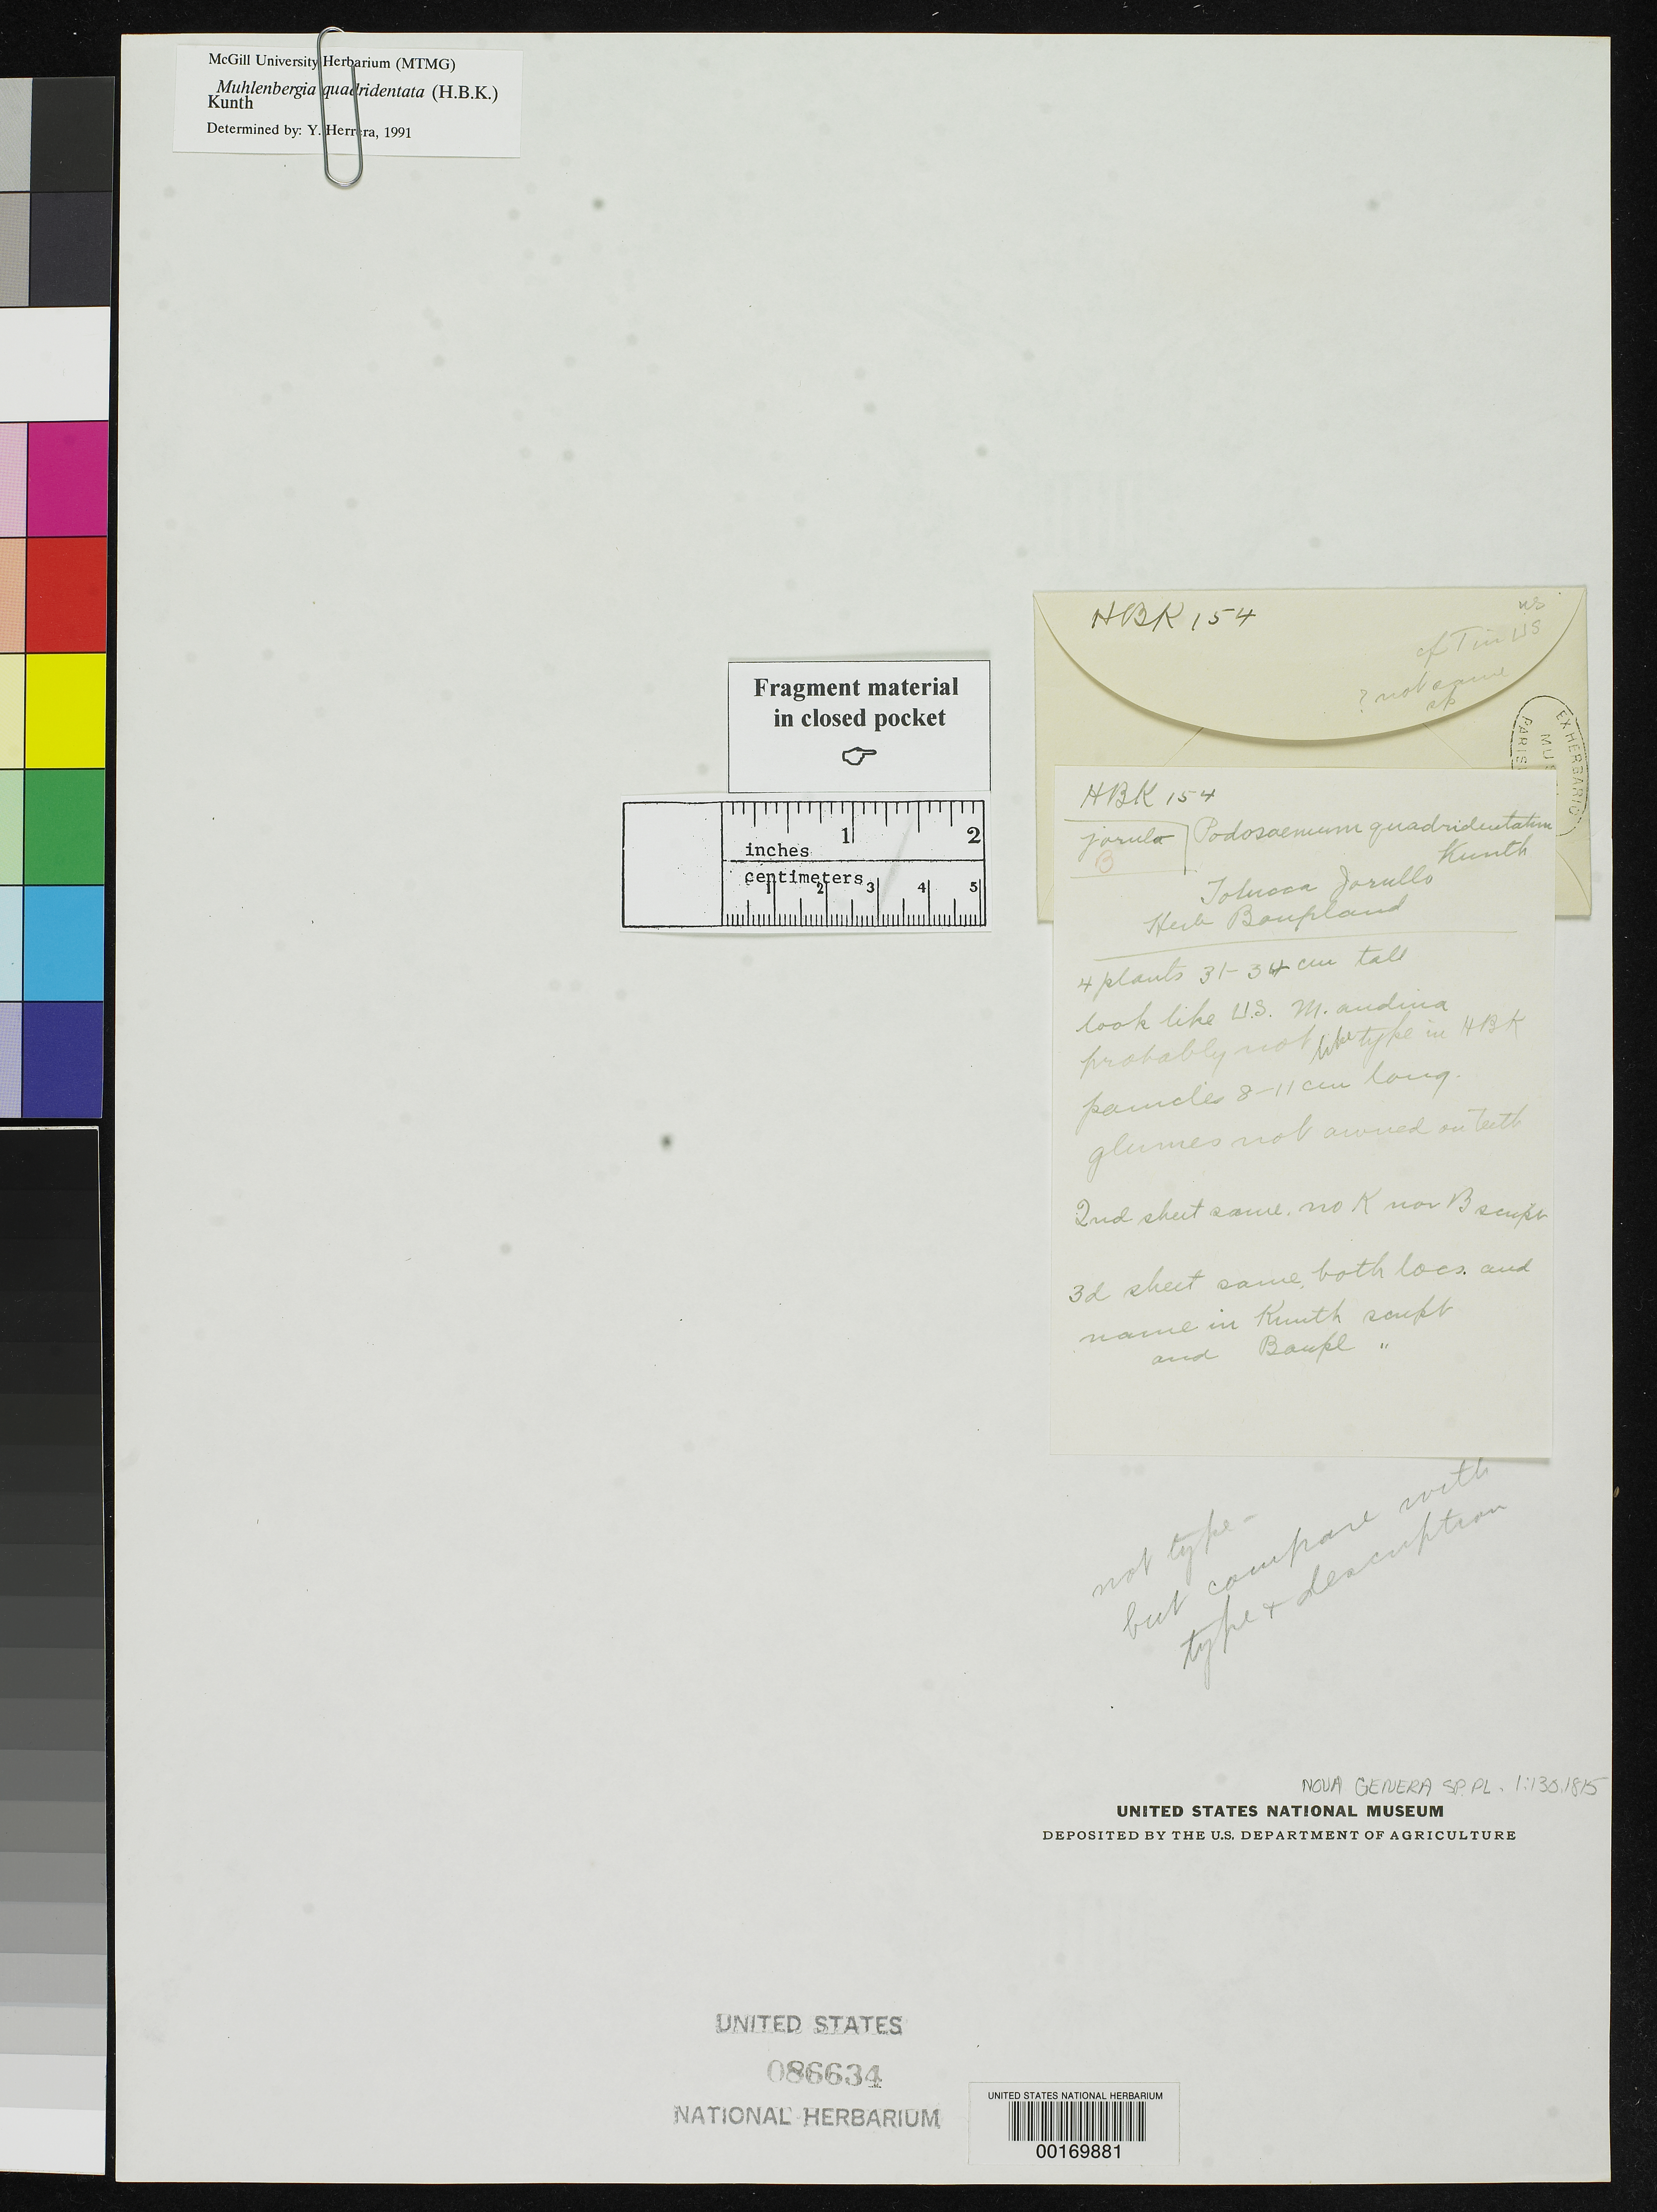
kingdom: Plantae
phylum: Tracheophyta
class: Liliopsida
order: Poales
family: Poaceae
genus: Podosemum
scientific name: Podosemum quadridentatum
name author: Kunth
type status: Isotype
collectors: A. J. A. Bonpland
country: Mexico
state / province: México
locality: Toluca, Puente de Tepare and Playas de Jurullo.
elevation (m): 732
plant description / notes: Fragmentary material of type specimen ex herb. Paris.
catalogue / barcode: US 86634